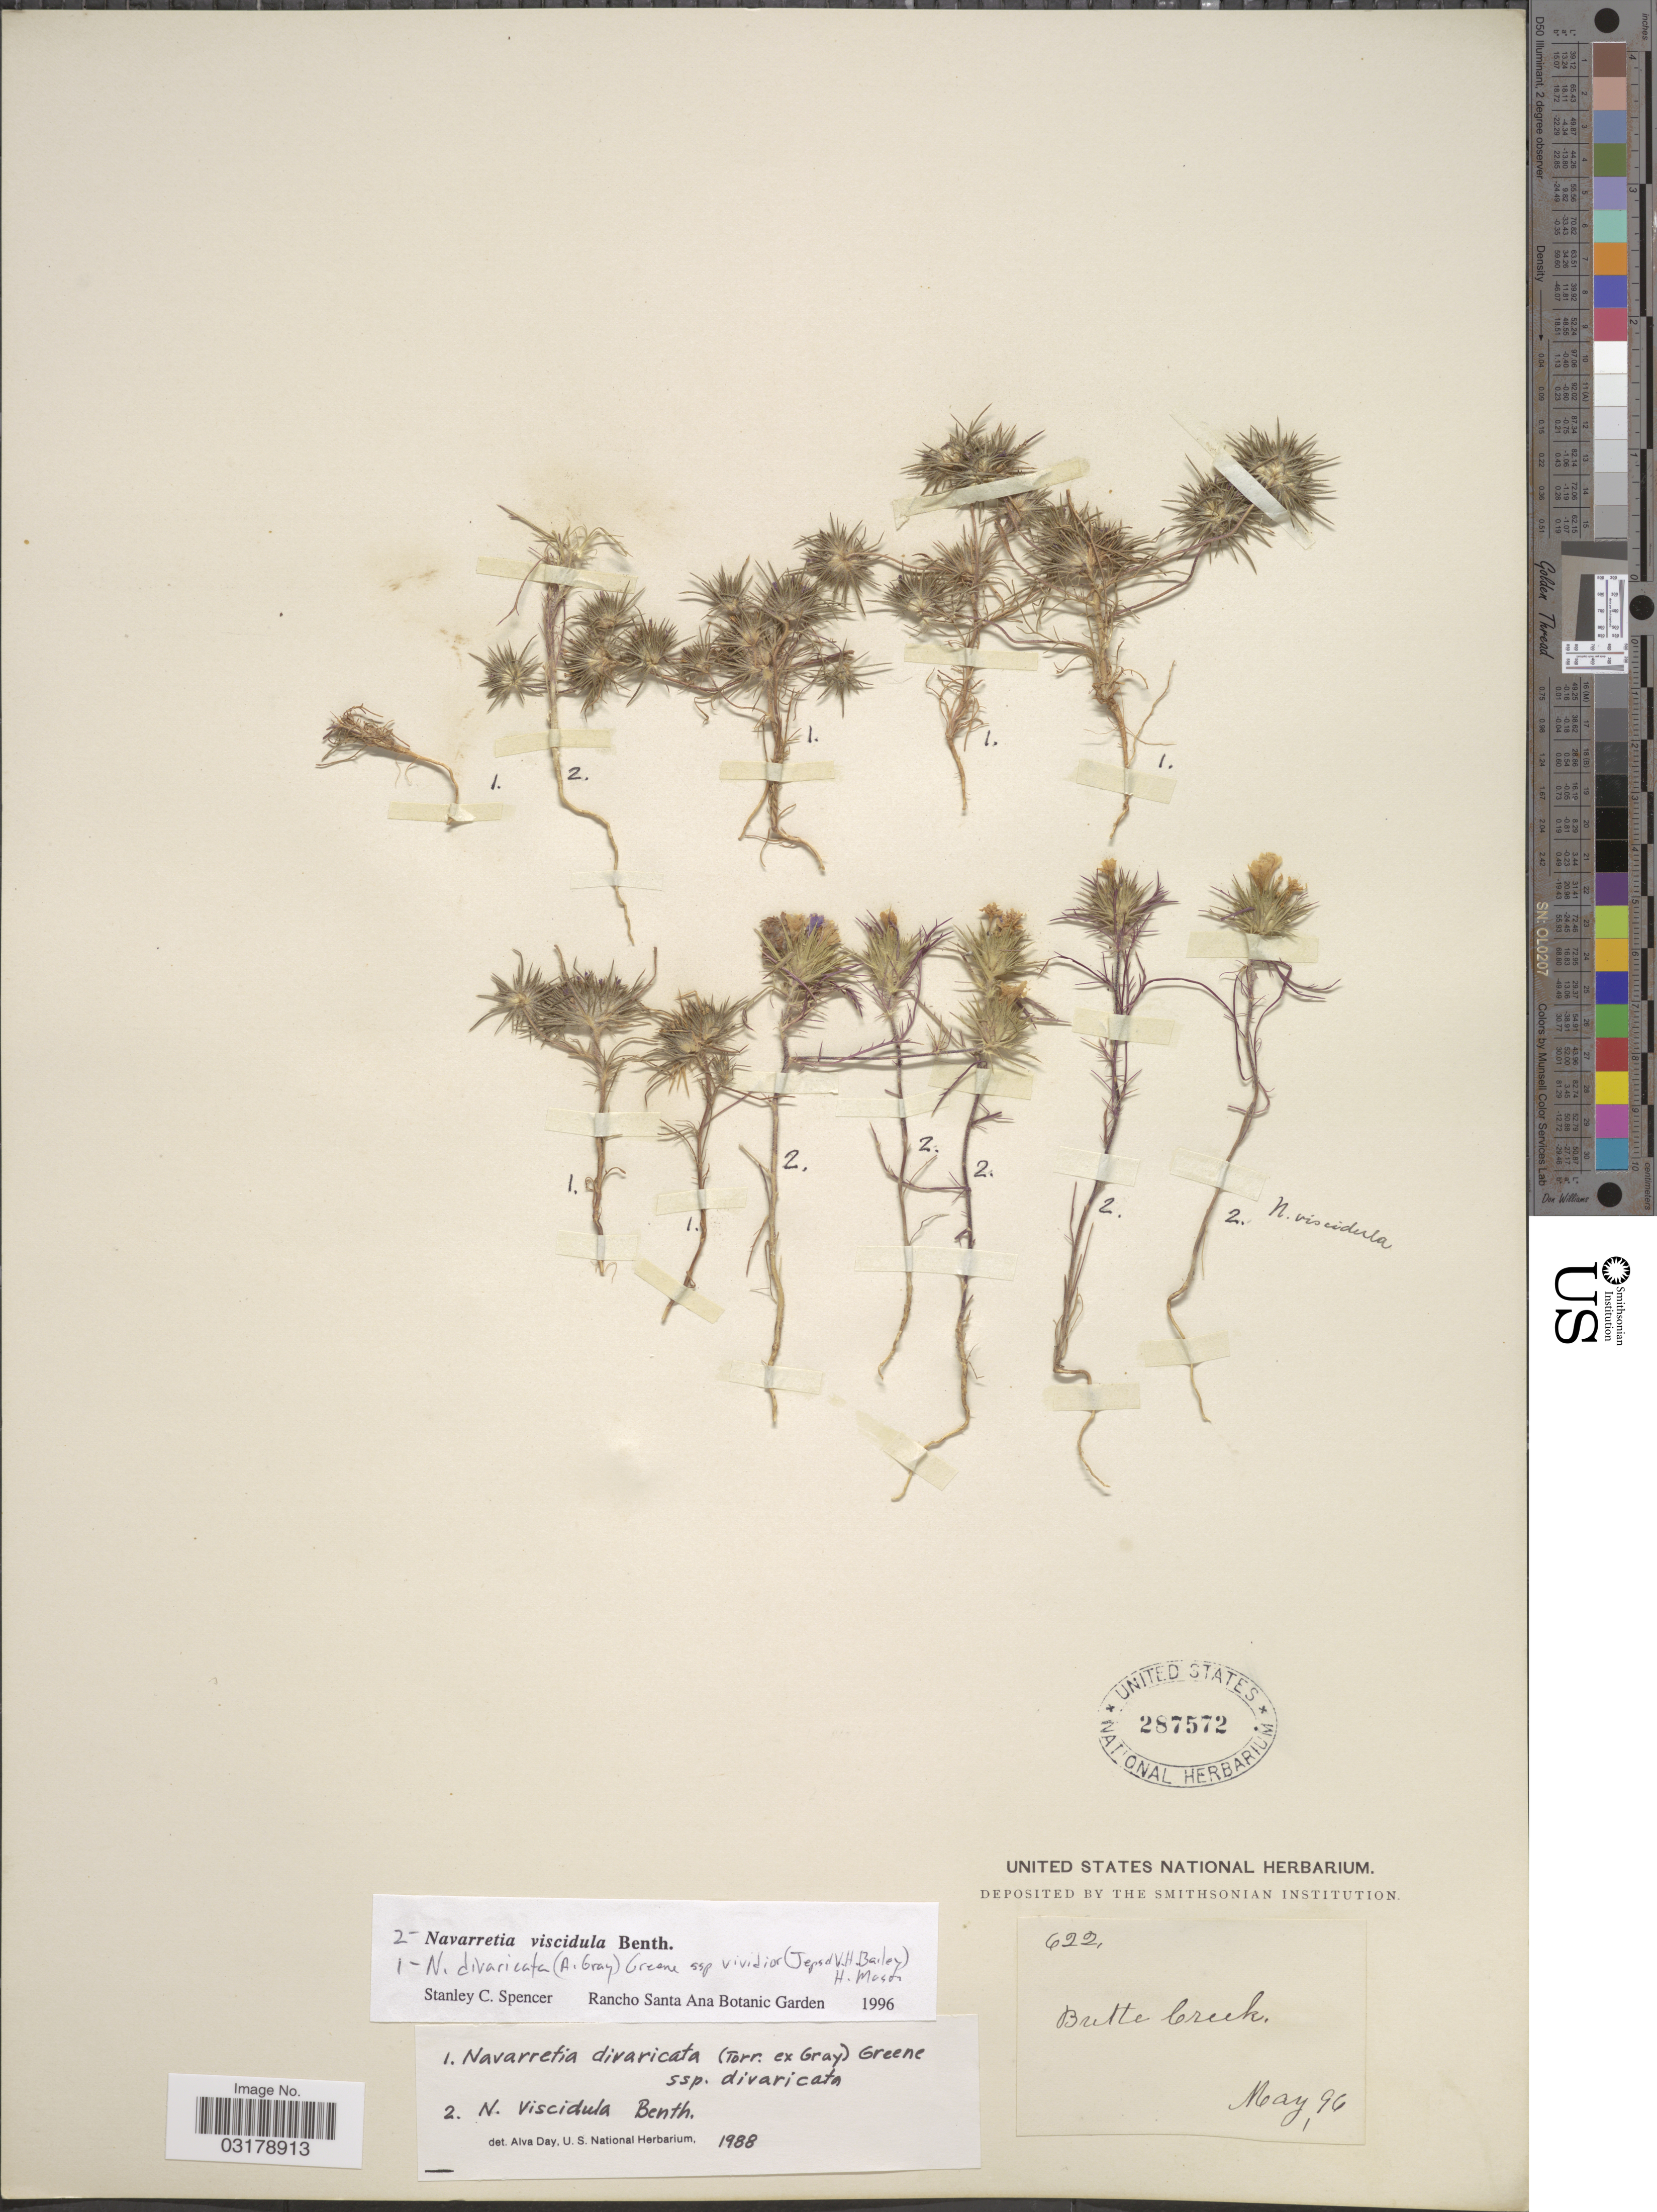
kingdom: Plantae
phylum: Tracheophyta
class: Magnoliopsida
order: Ericales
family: Polemoniaceae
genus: Navarretia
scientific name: Navarretia viscidula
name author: Benth.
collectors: ex herb. United States National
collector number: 622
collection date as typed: Transcribed d/m/y: /5/96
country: United States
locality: Butte Creek.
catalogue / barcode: US 287572